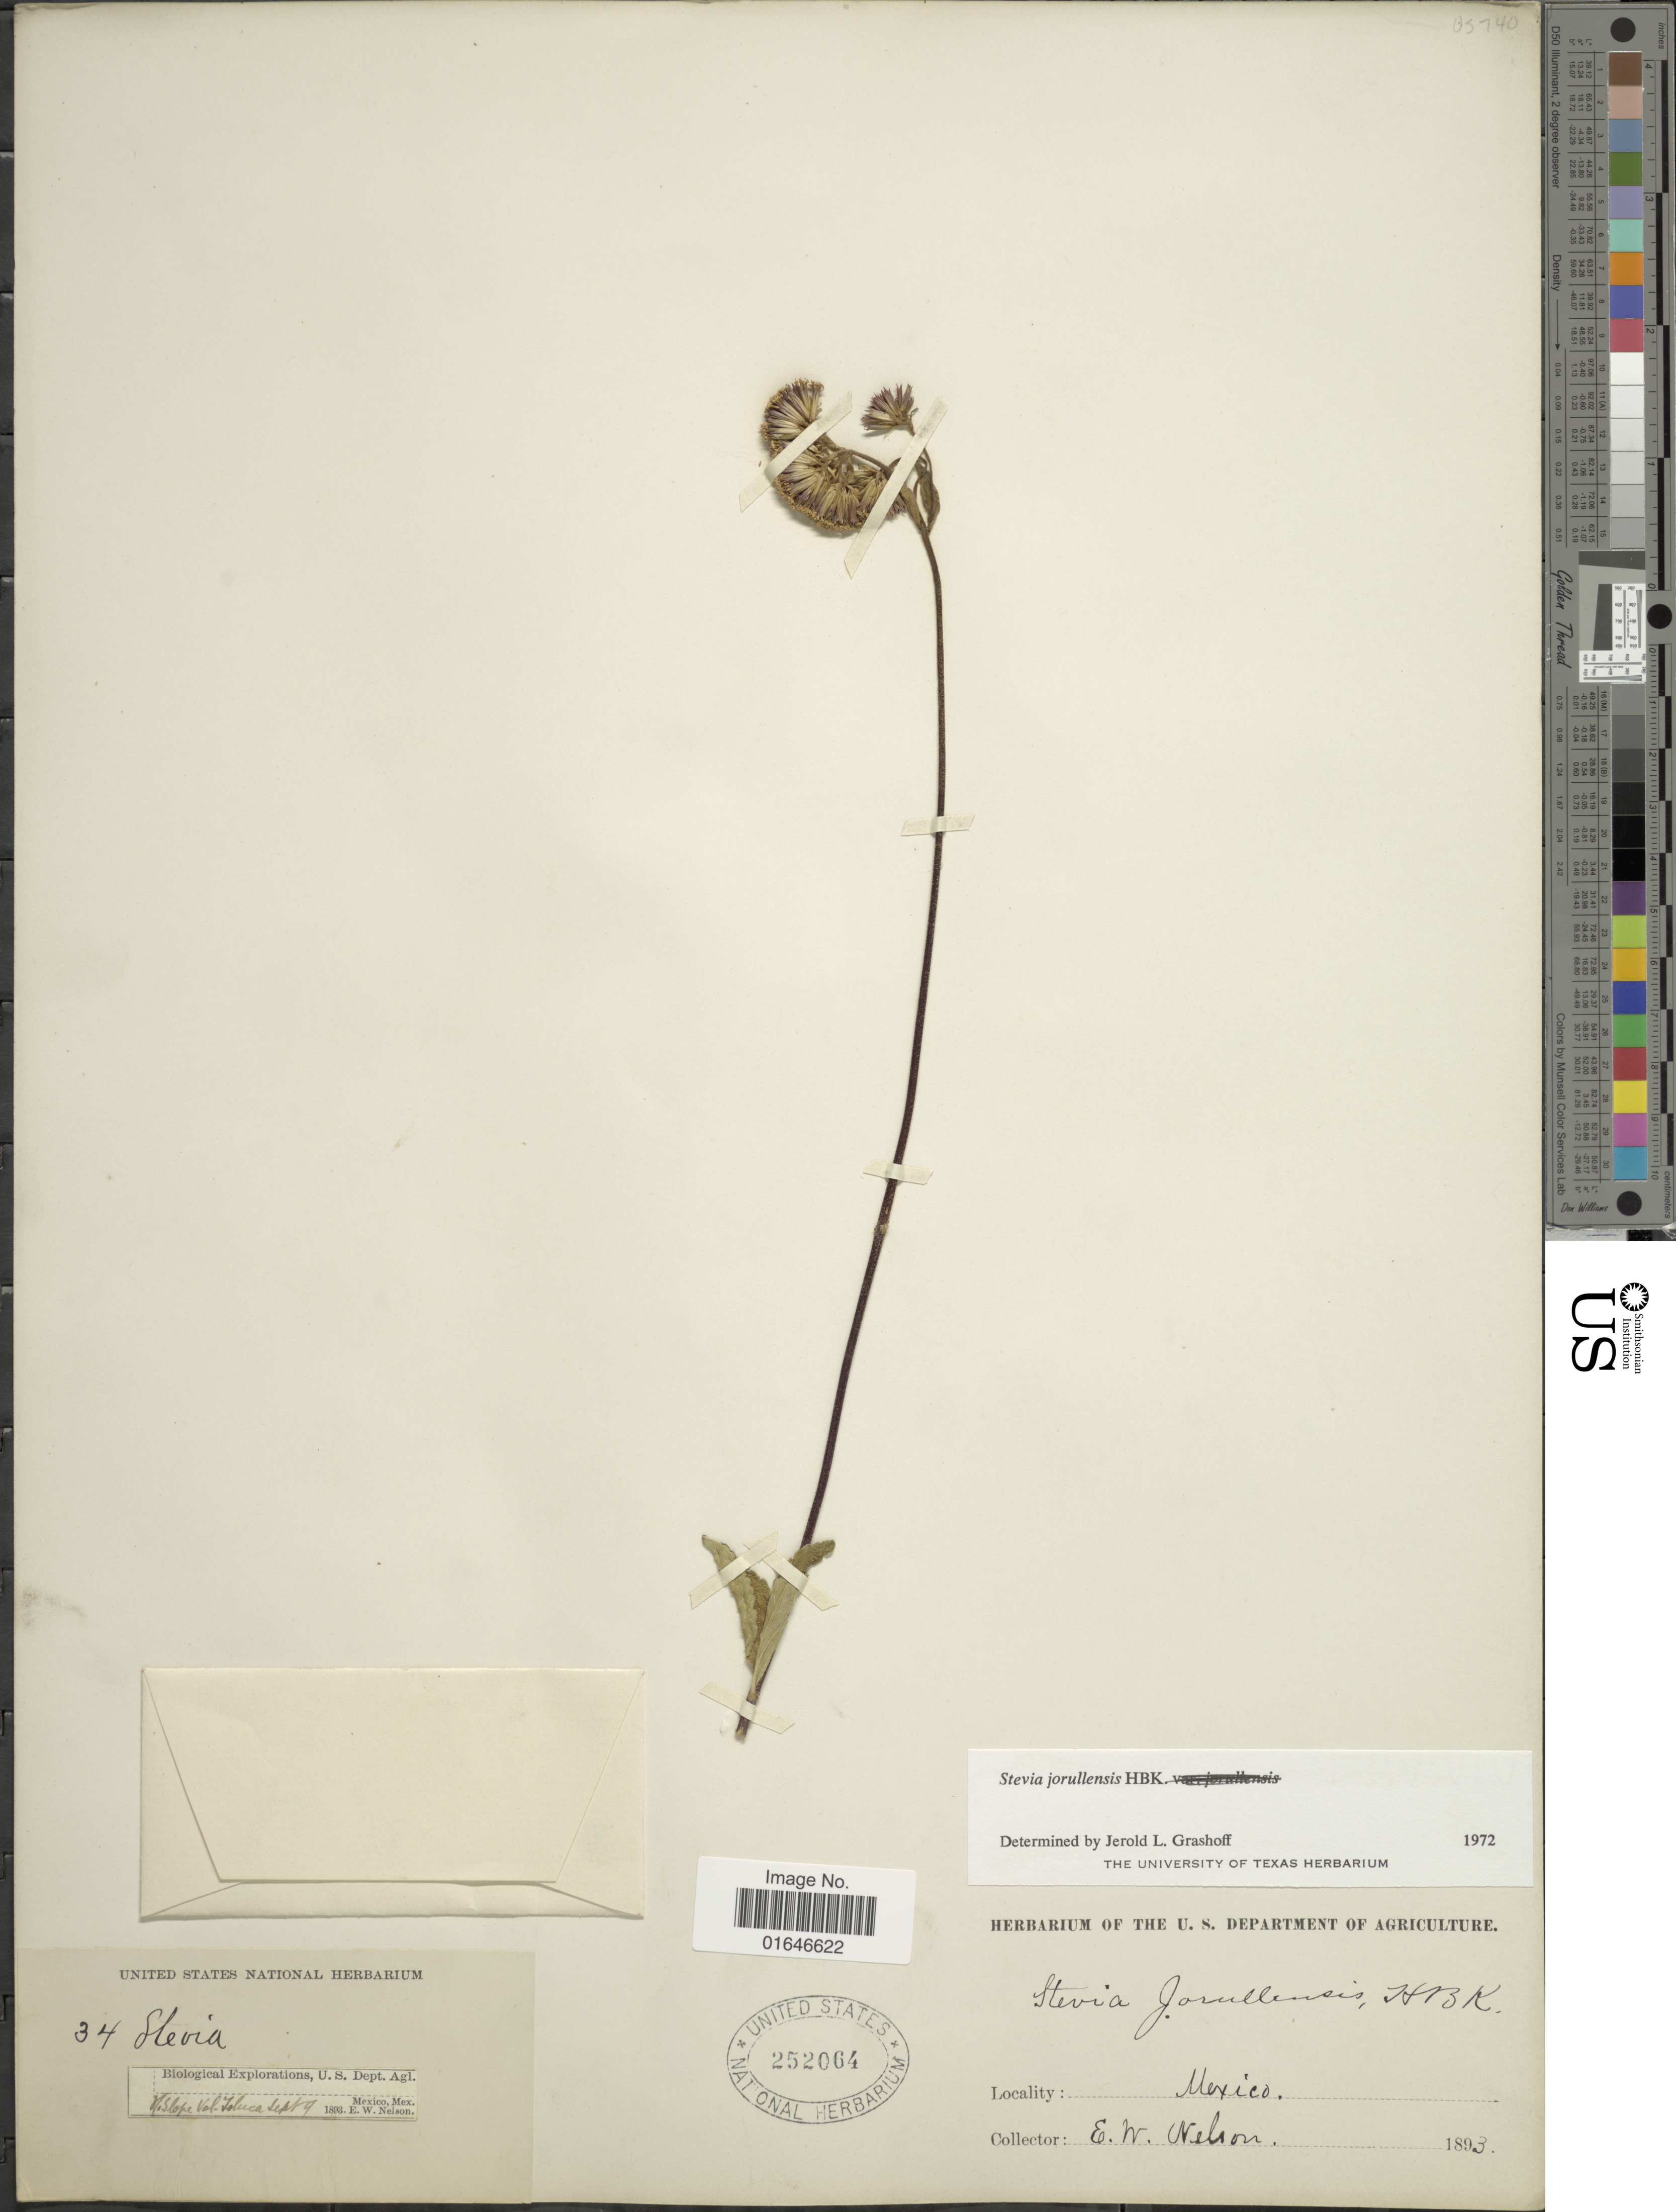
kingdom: Plantae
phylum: Tracheophyta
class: Magnoliopsida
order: Asterales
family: Asteraceae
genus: Stevia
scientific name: Stevia jorullensis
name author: Kunth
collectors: E. W. Nelson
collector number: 34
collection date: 1893-09-09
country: Mexico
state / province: México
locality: N. slope Vol Toluca, Mexico, Mex.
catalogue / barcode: US 252064